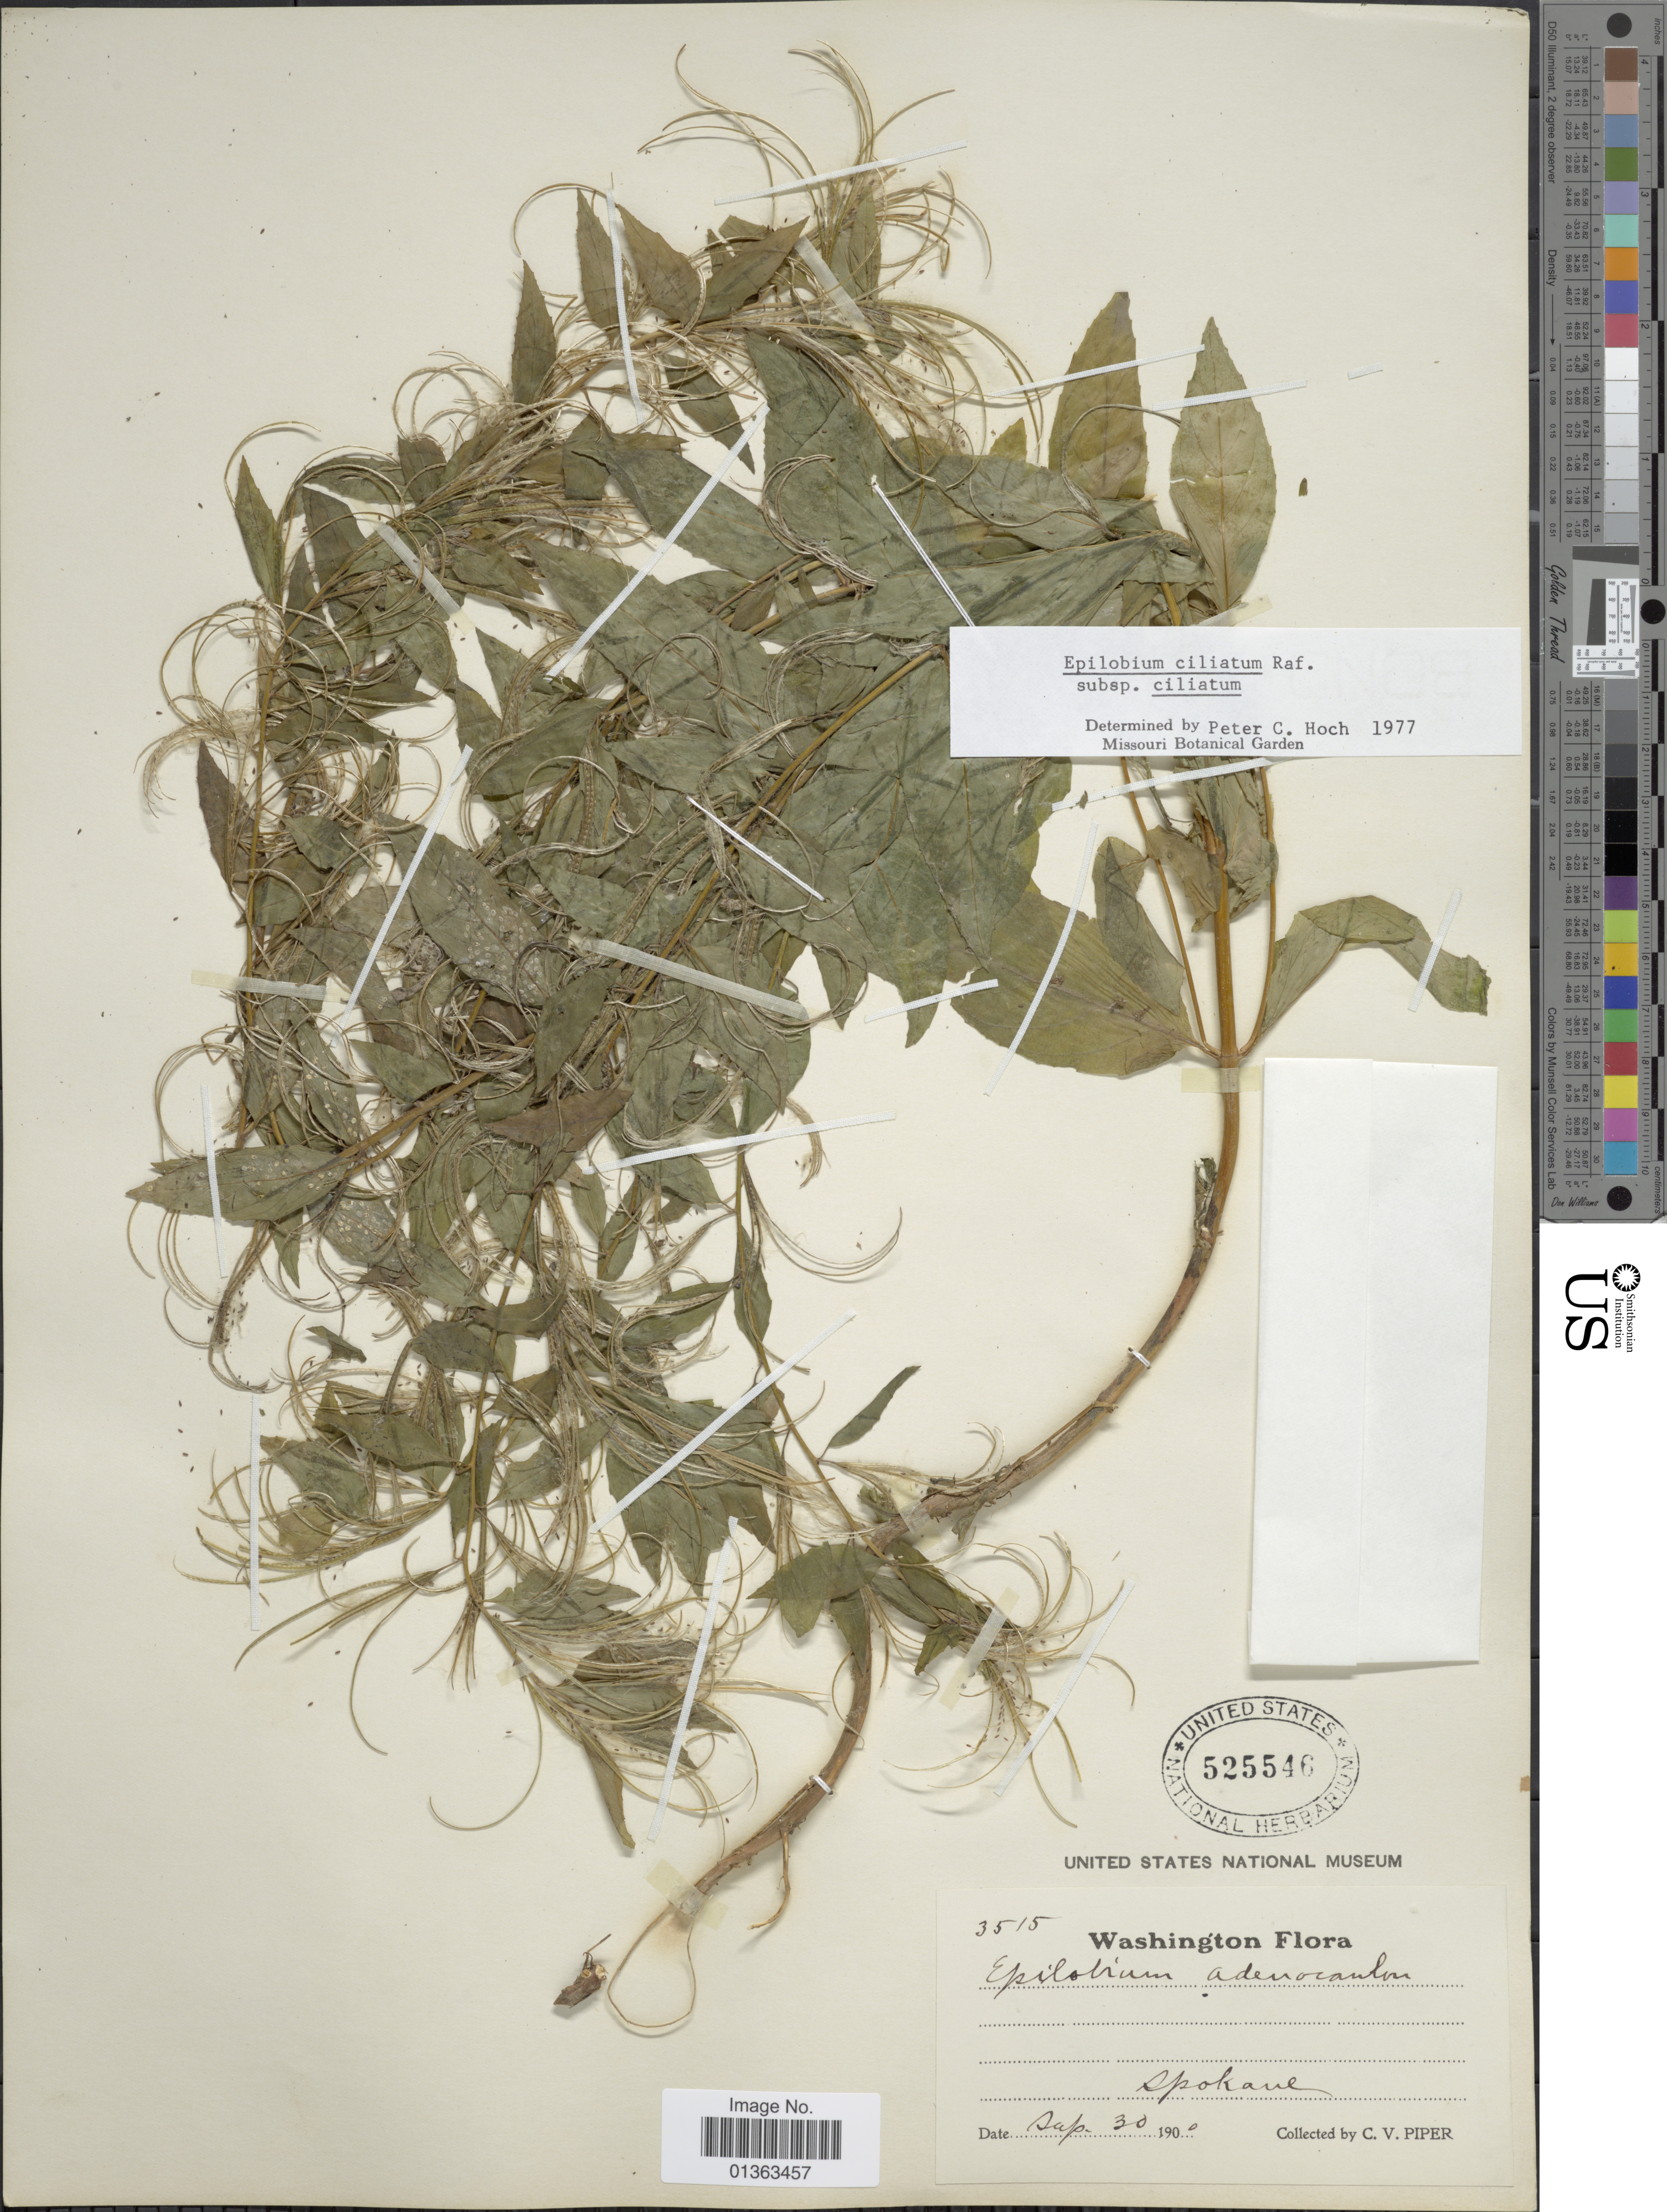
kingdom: Plantae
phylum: Tracheophyta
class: Magnoliopsida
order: Myrtales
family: Onagraceae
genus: Epilobium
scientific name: Epilobium ciliatum subsp. ciliatum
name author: Raf.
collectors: C. V. Piper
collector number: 3515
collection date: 1900-09-30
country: United States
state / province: Washington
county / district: Spokane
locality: Spokane.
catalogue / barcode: US 525546